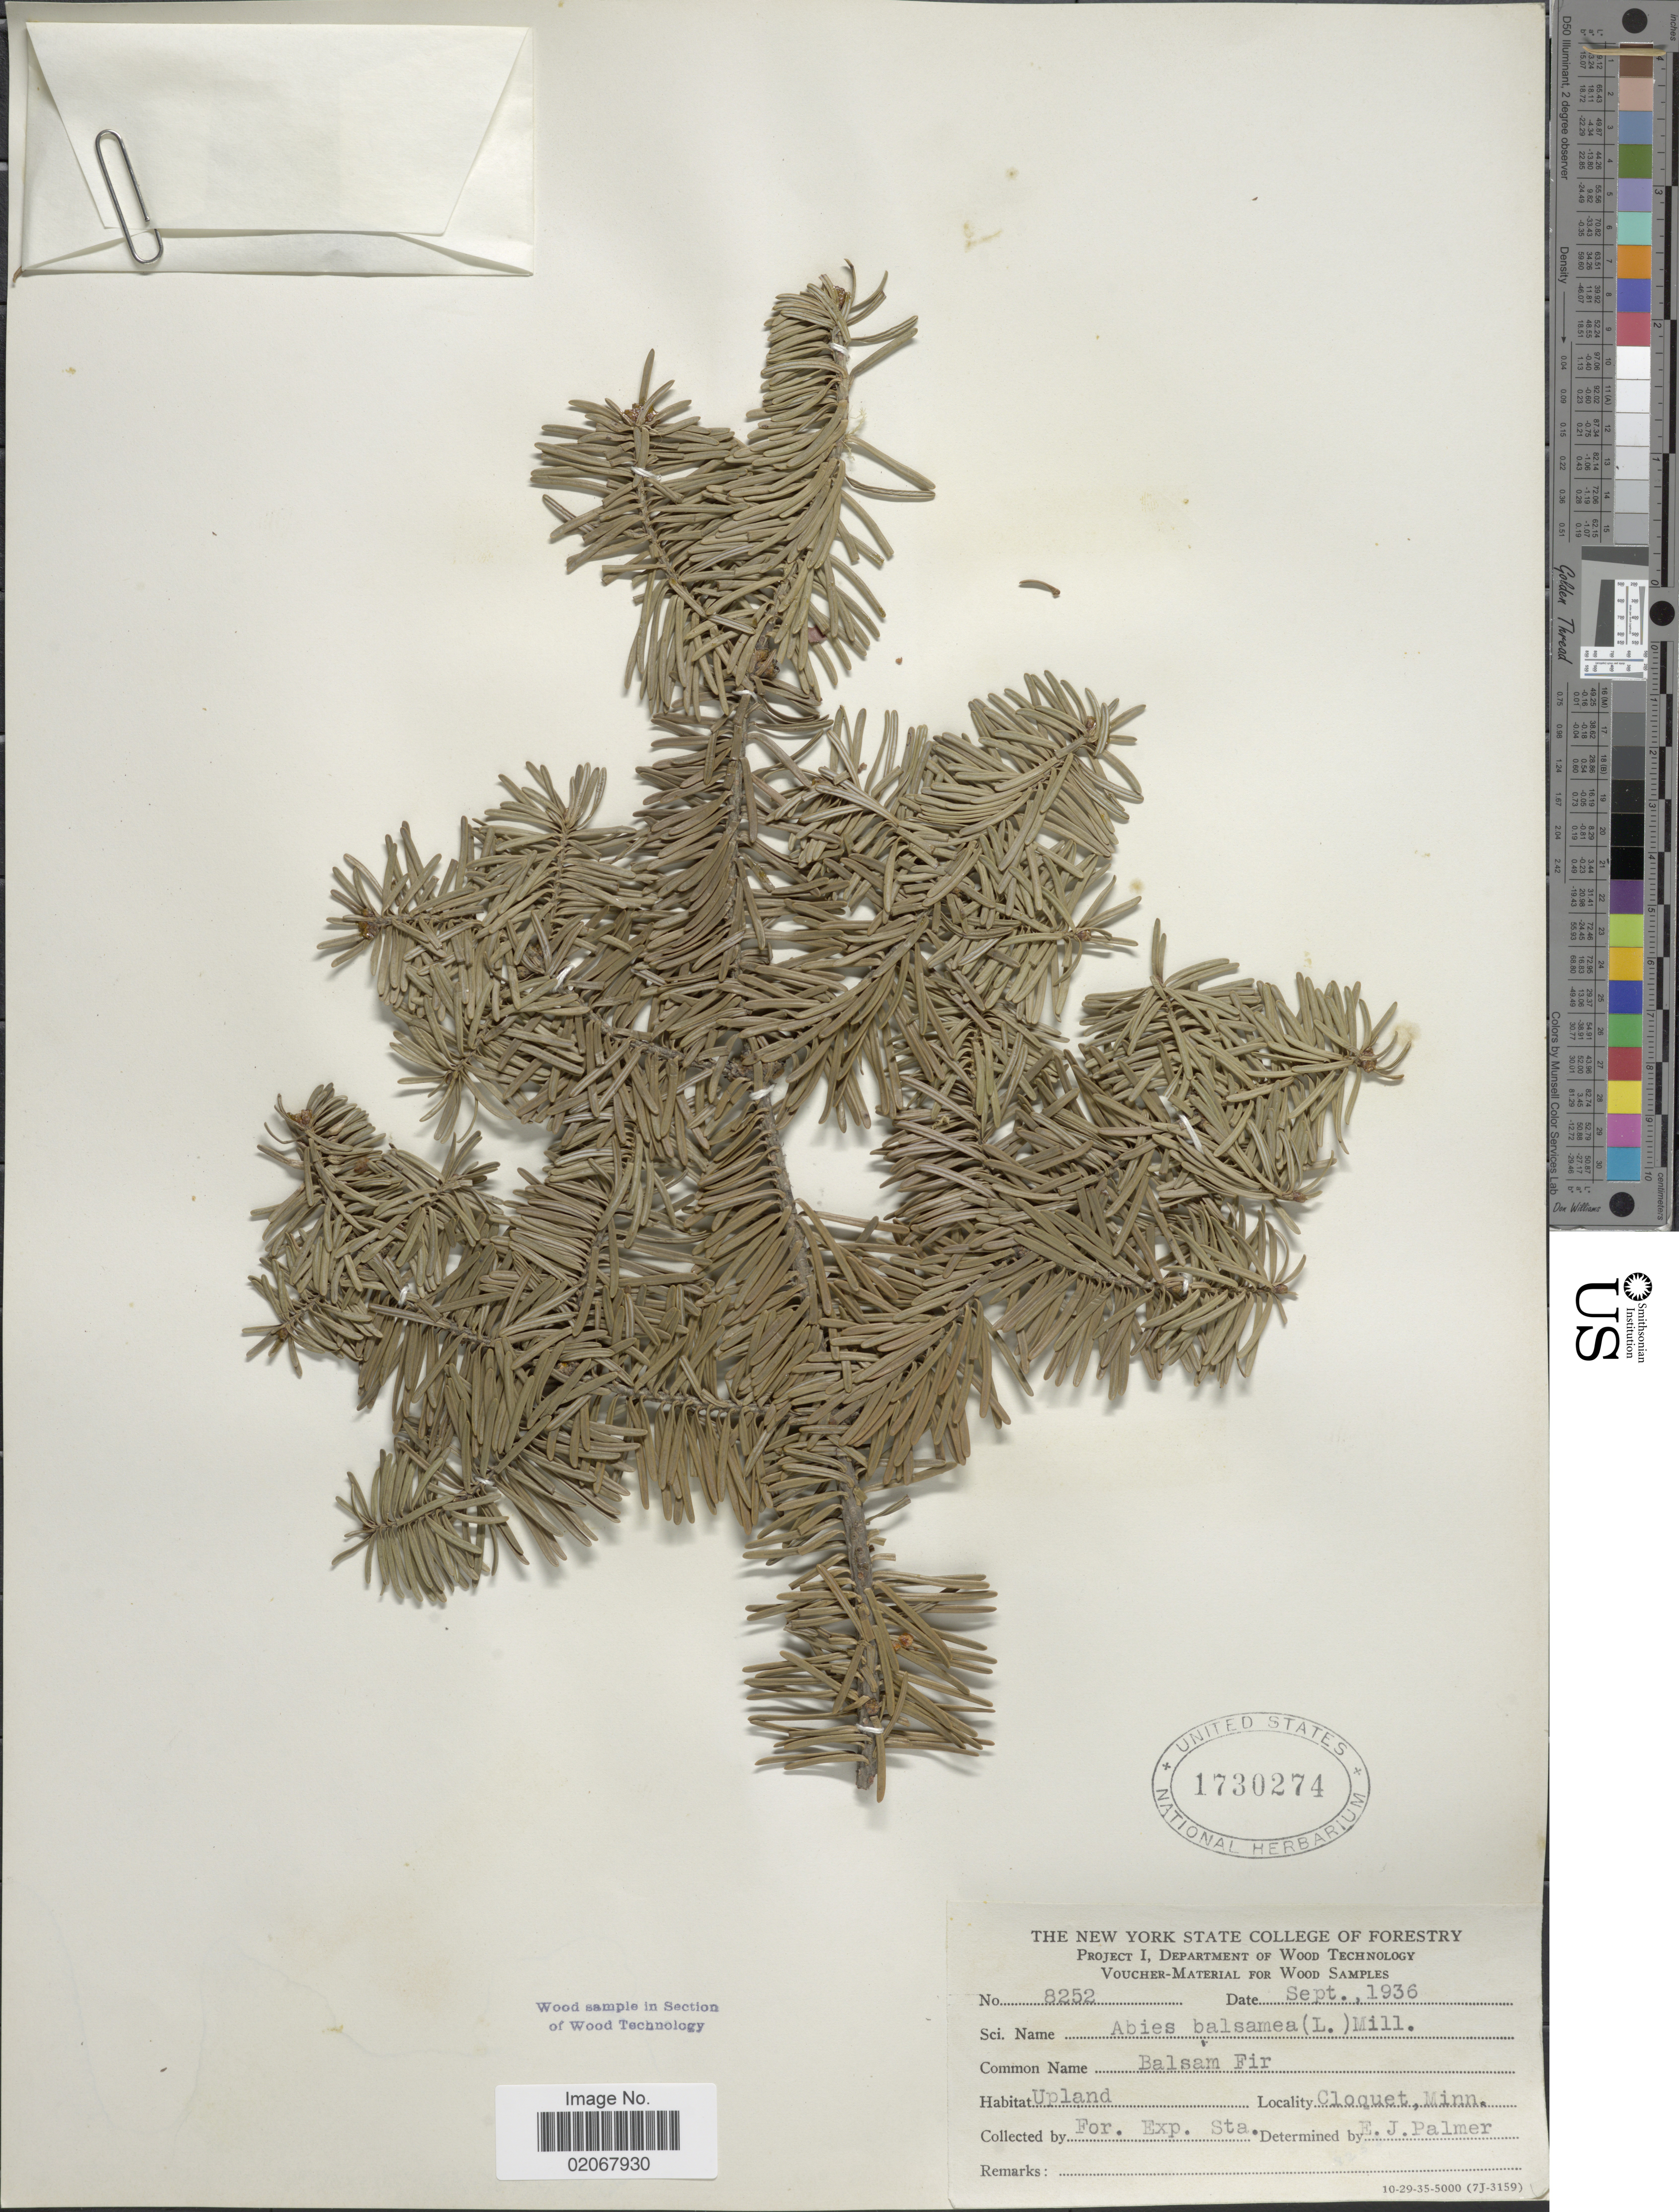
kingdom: Plantae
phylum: Tracheophyta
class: Pinopsida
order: Pinales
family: Pinaceae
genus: Abies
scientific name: Abies balsamea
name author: (L.) Mill.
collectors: For. Exp. Sta.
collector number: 8252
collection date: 1936-09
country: United States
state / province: Minnesota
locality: Upland, Cloquet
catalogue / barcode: US 1730274